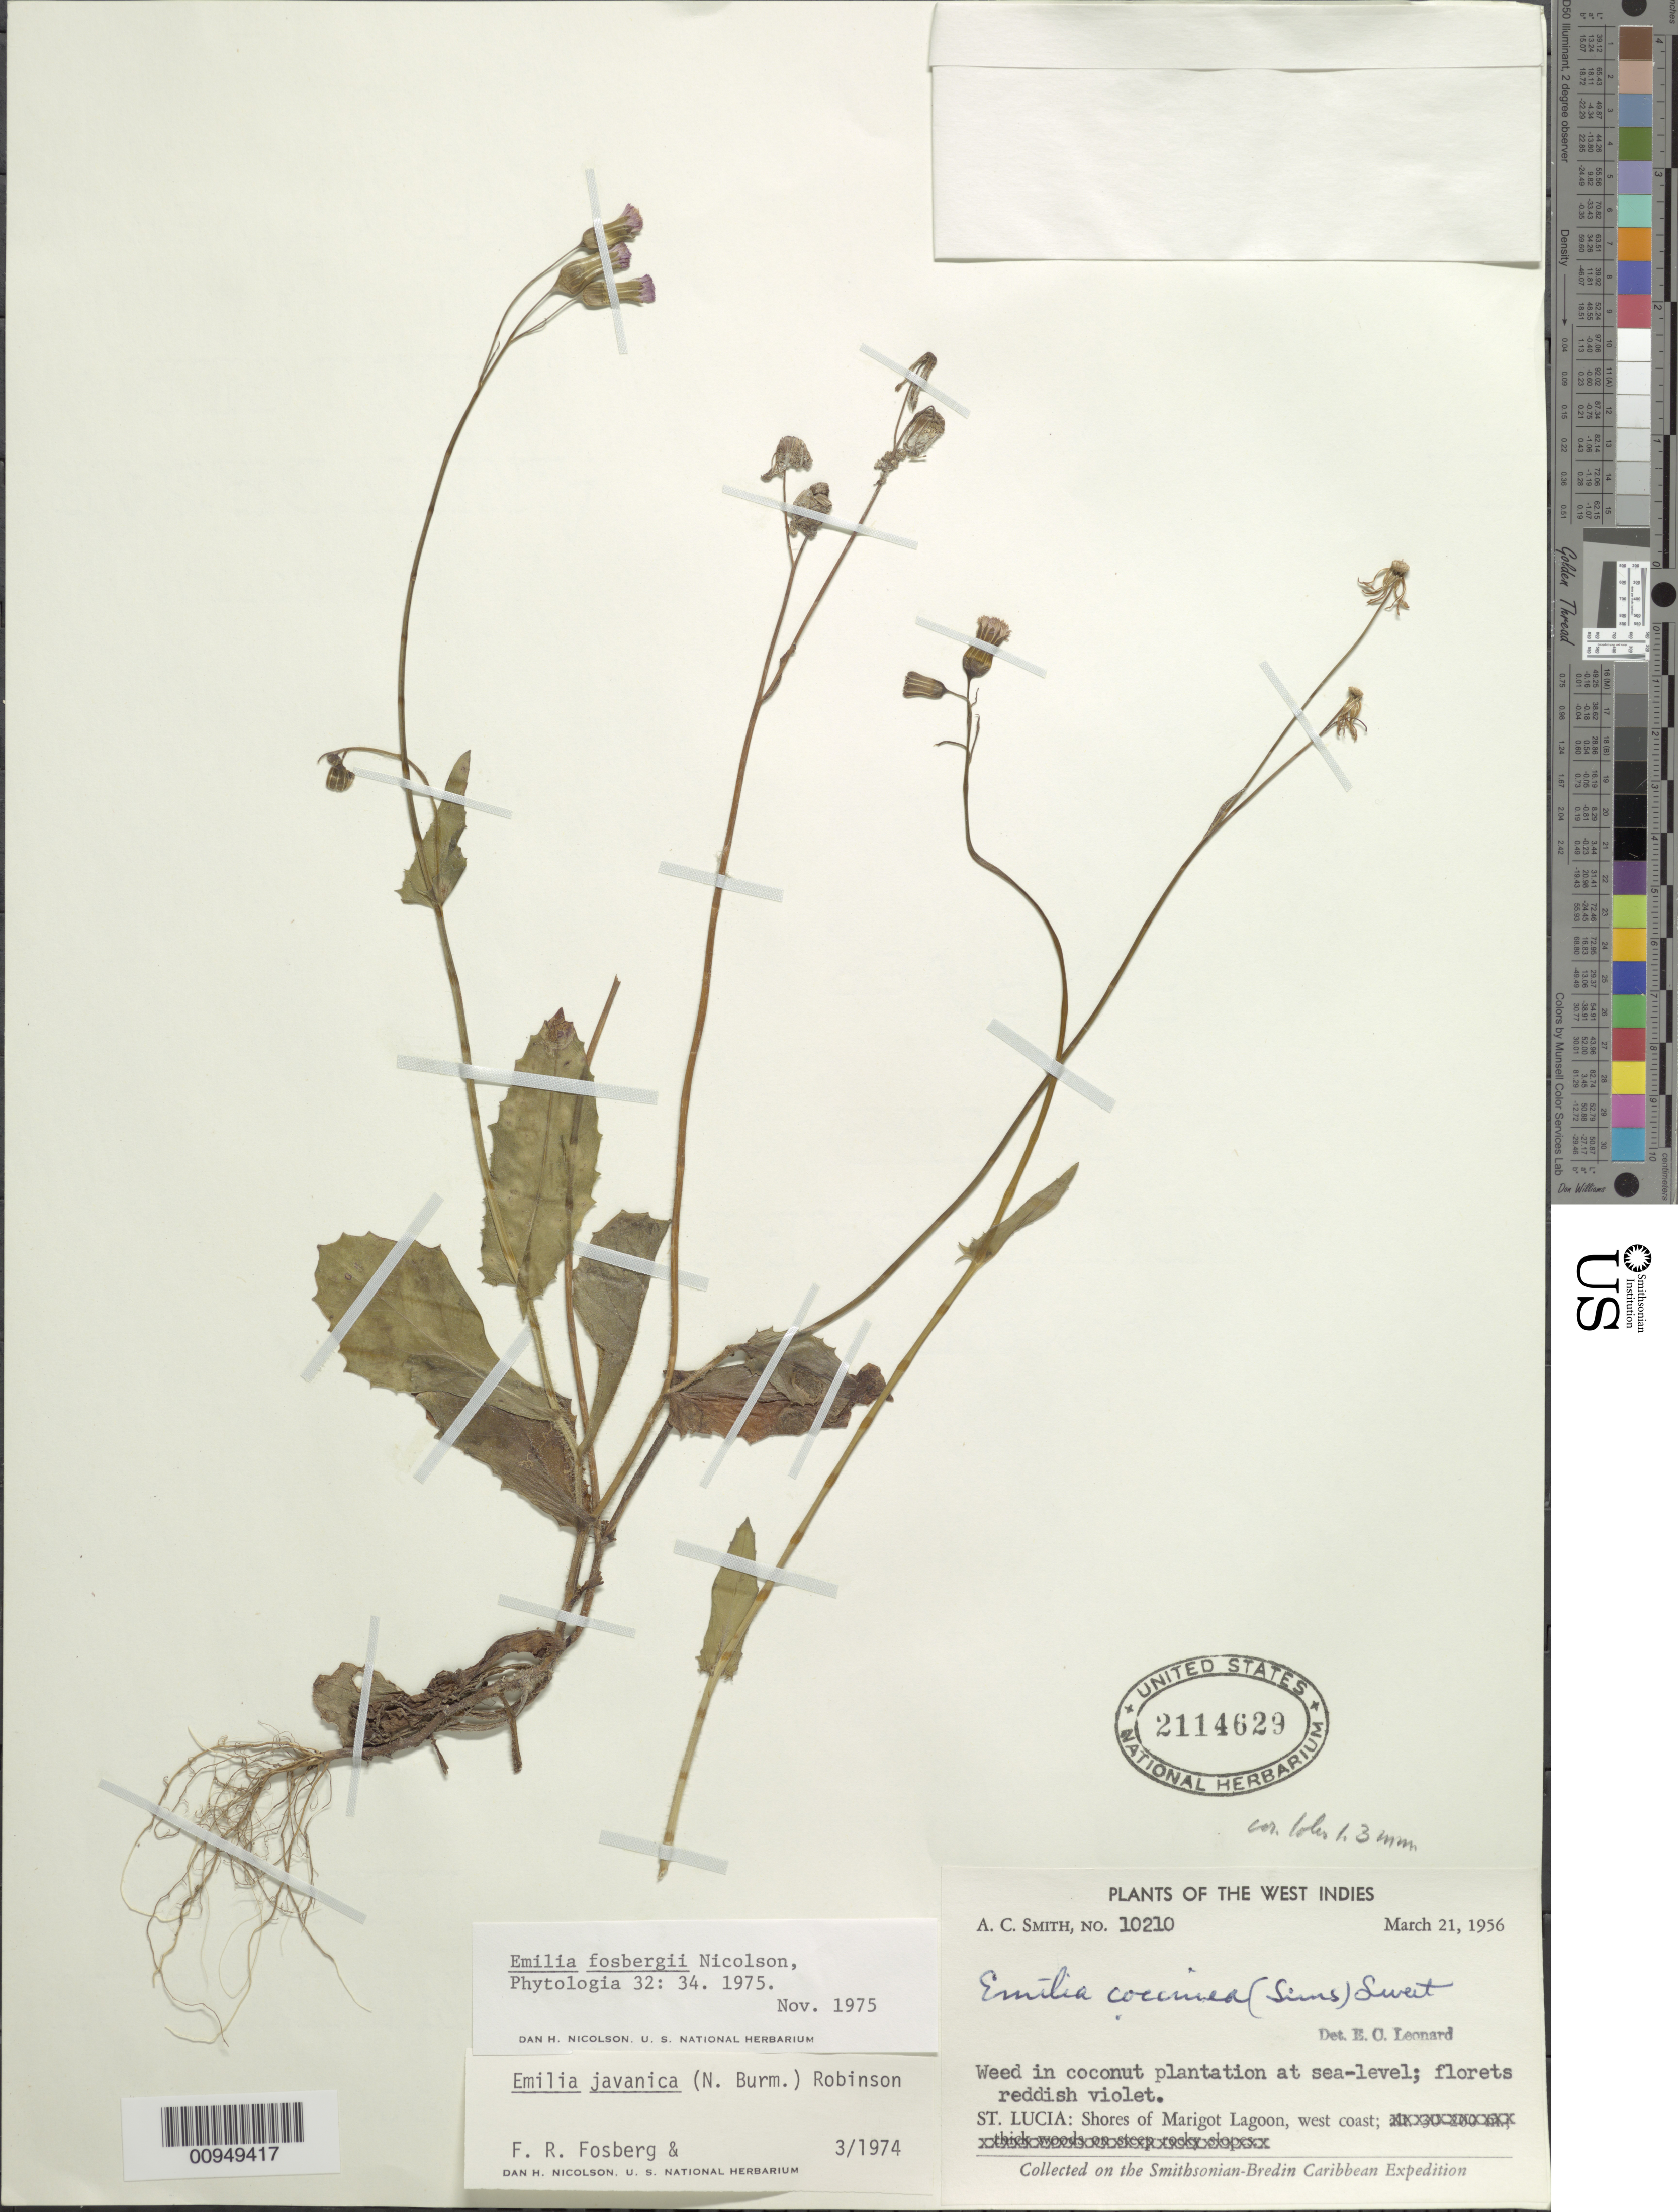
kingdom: Plantae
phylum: Tracheophyta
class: Magnoliopsida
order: Asterales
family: Asteraceae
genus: Emilia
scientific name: Emilia fosbergii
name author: Nicolson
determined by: Nicolson, Dan H.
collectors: A. C. Smith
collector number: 10210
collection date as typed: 21 Mar 1956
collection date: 1956-03-21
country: St. Lucia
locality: Shores of Marigot Lagoon, west coast, coconut platation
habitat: In coconut plantation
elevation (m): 0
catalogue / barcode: US 2114629